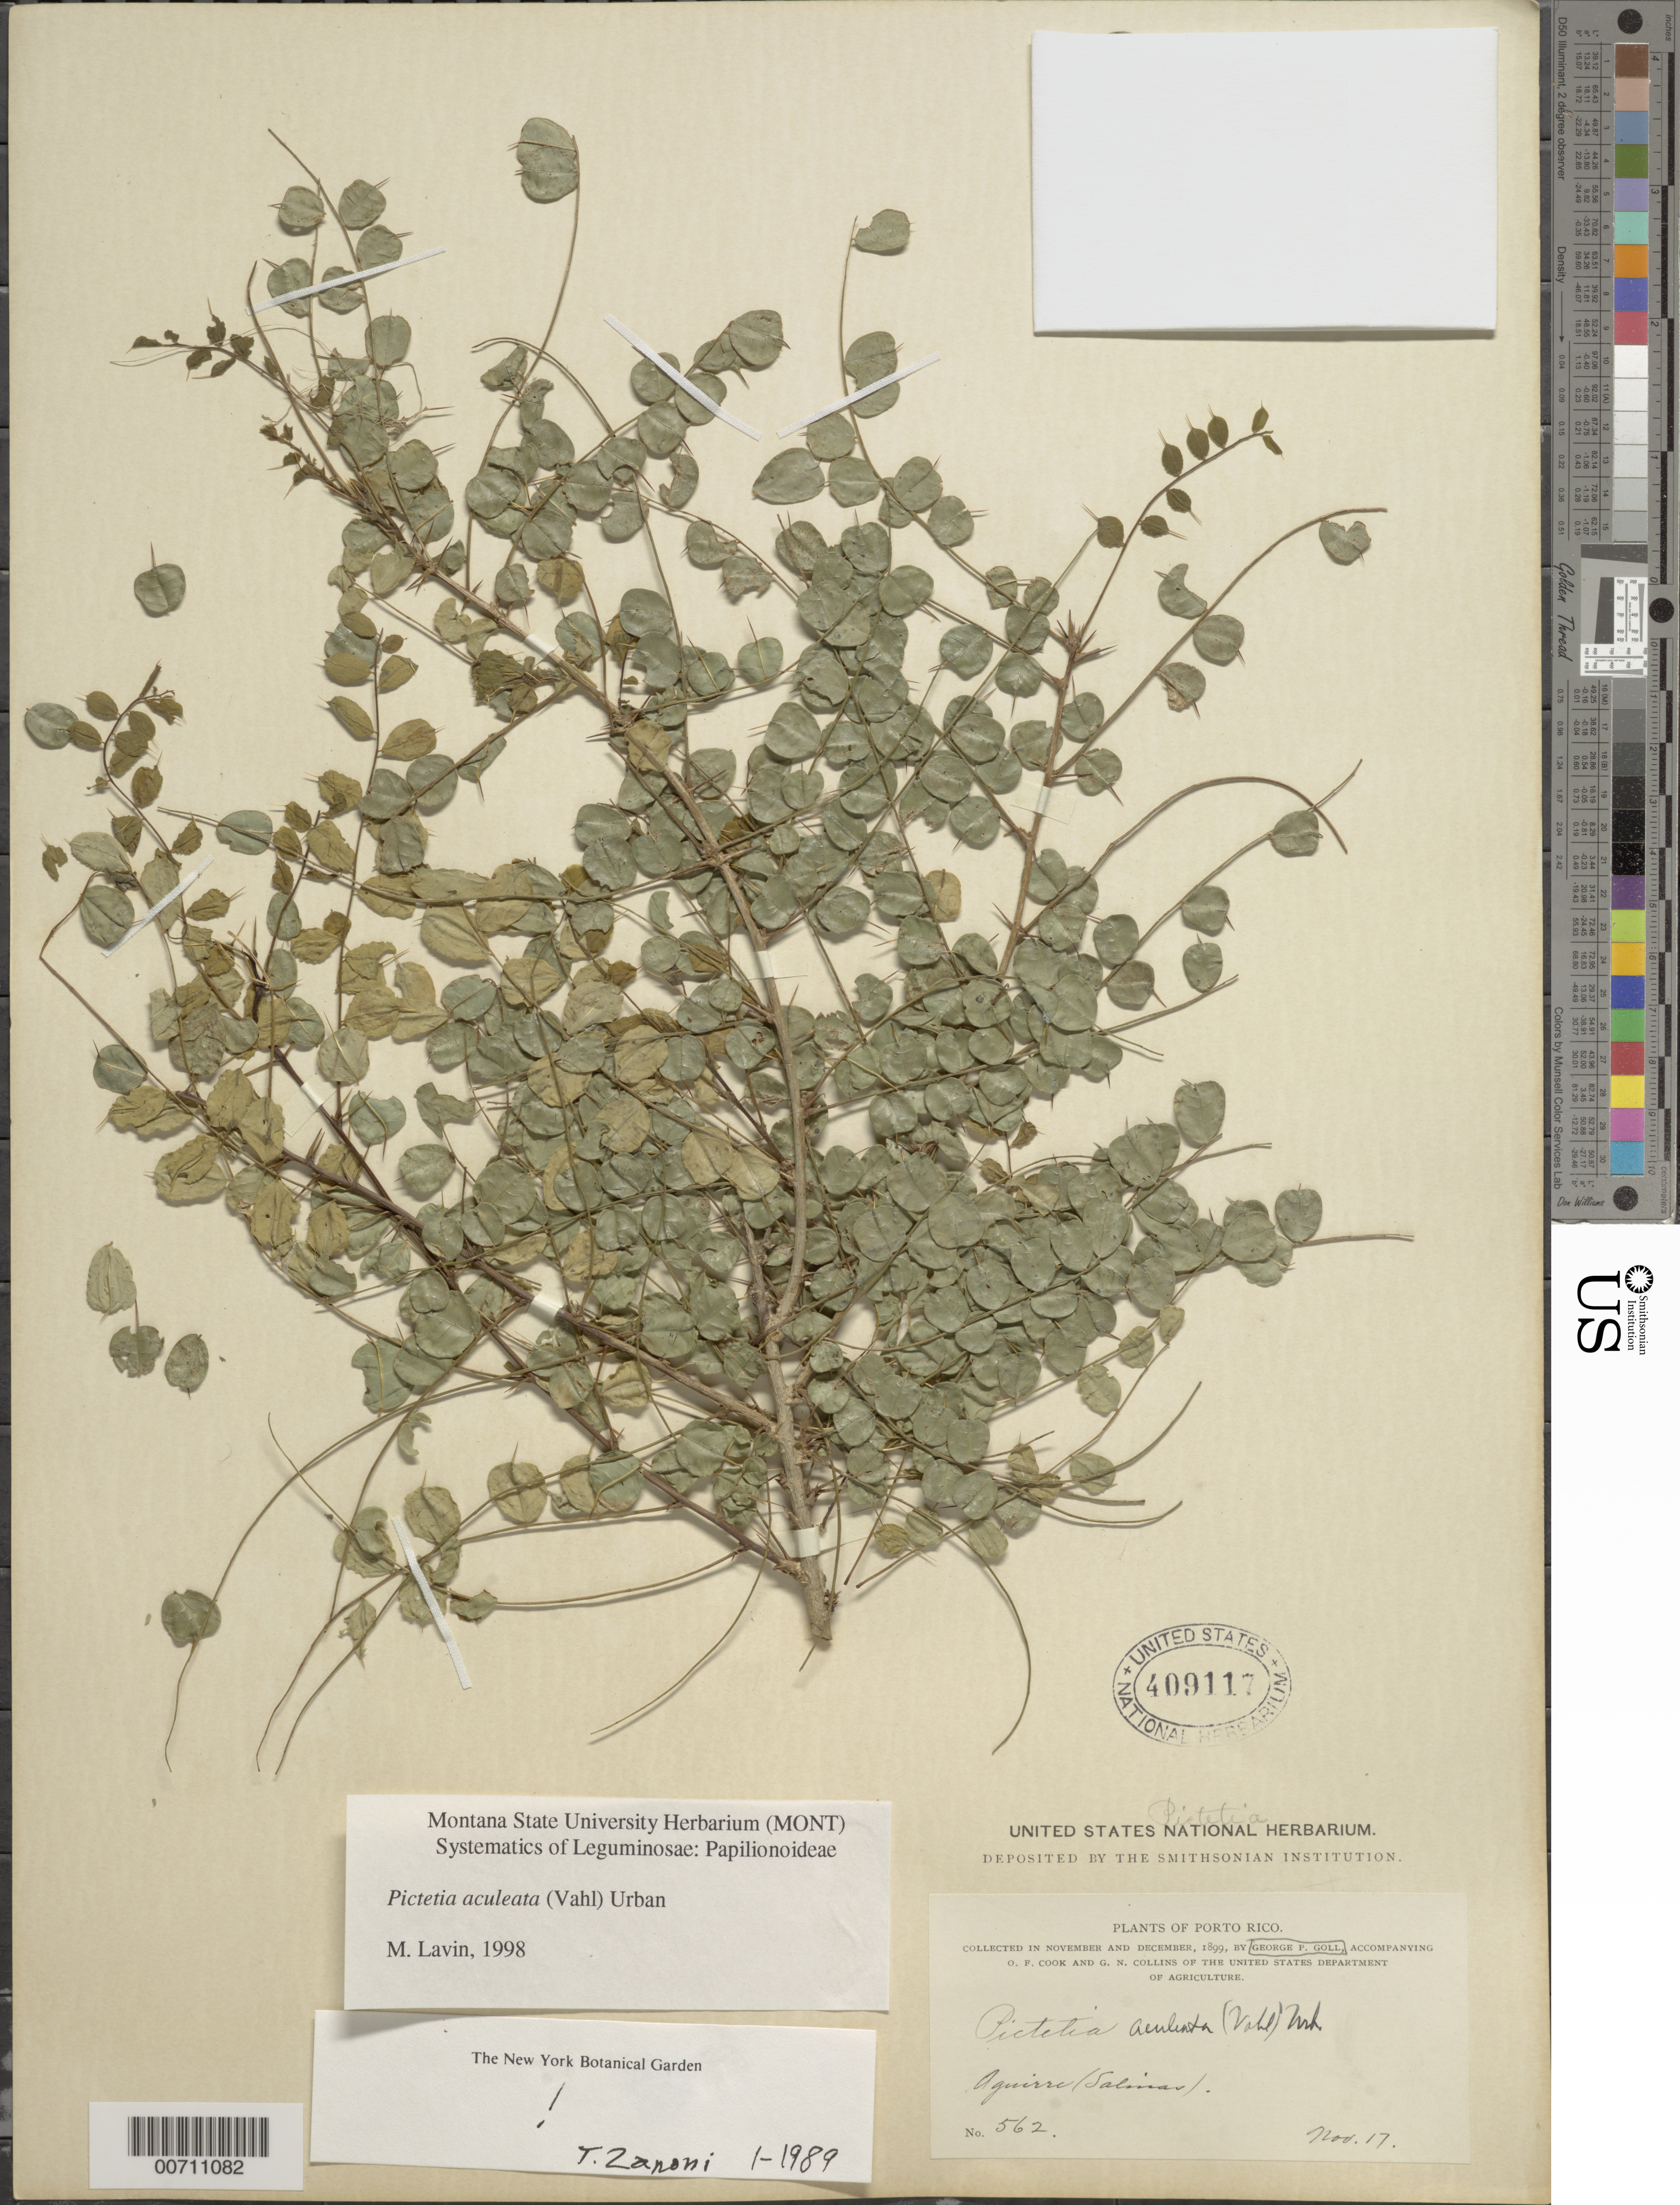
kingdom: Plantae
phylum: Tracheophyta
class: Magnoliopsida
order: Fabales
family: Fabaceae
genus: Pictetia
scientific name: Pictetia aculeata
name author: (Vahl) Urb.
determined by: Lavin, M.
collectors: G. Goll, O. F. Cook & G. Collins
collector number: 562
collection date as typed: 17 Nov 1899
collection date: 1899-11-17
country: Puerto Rico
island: Greater Antilles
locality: Aguirre (Salinas)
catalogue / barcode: US 409117